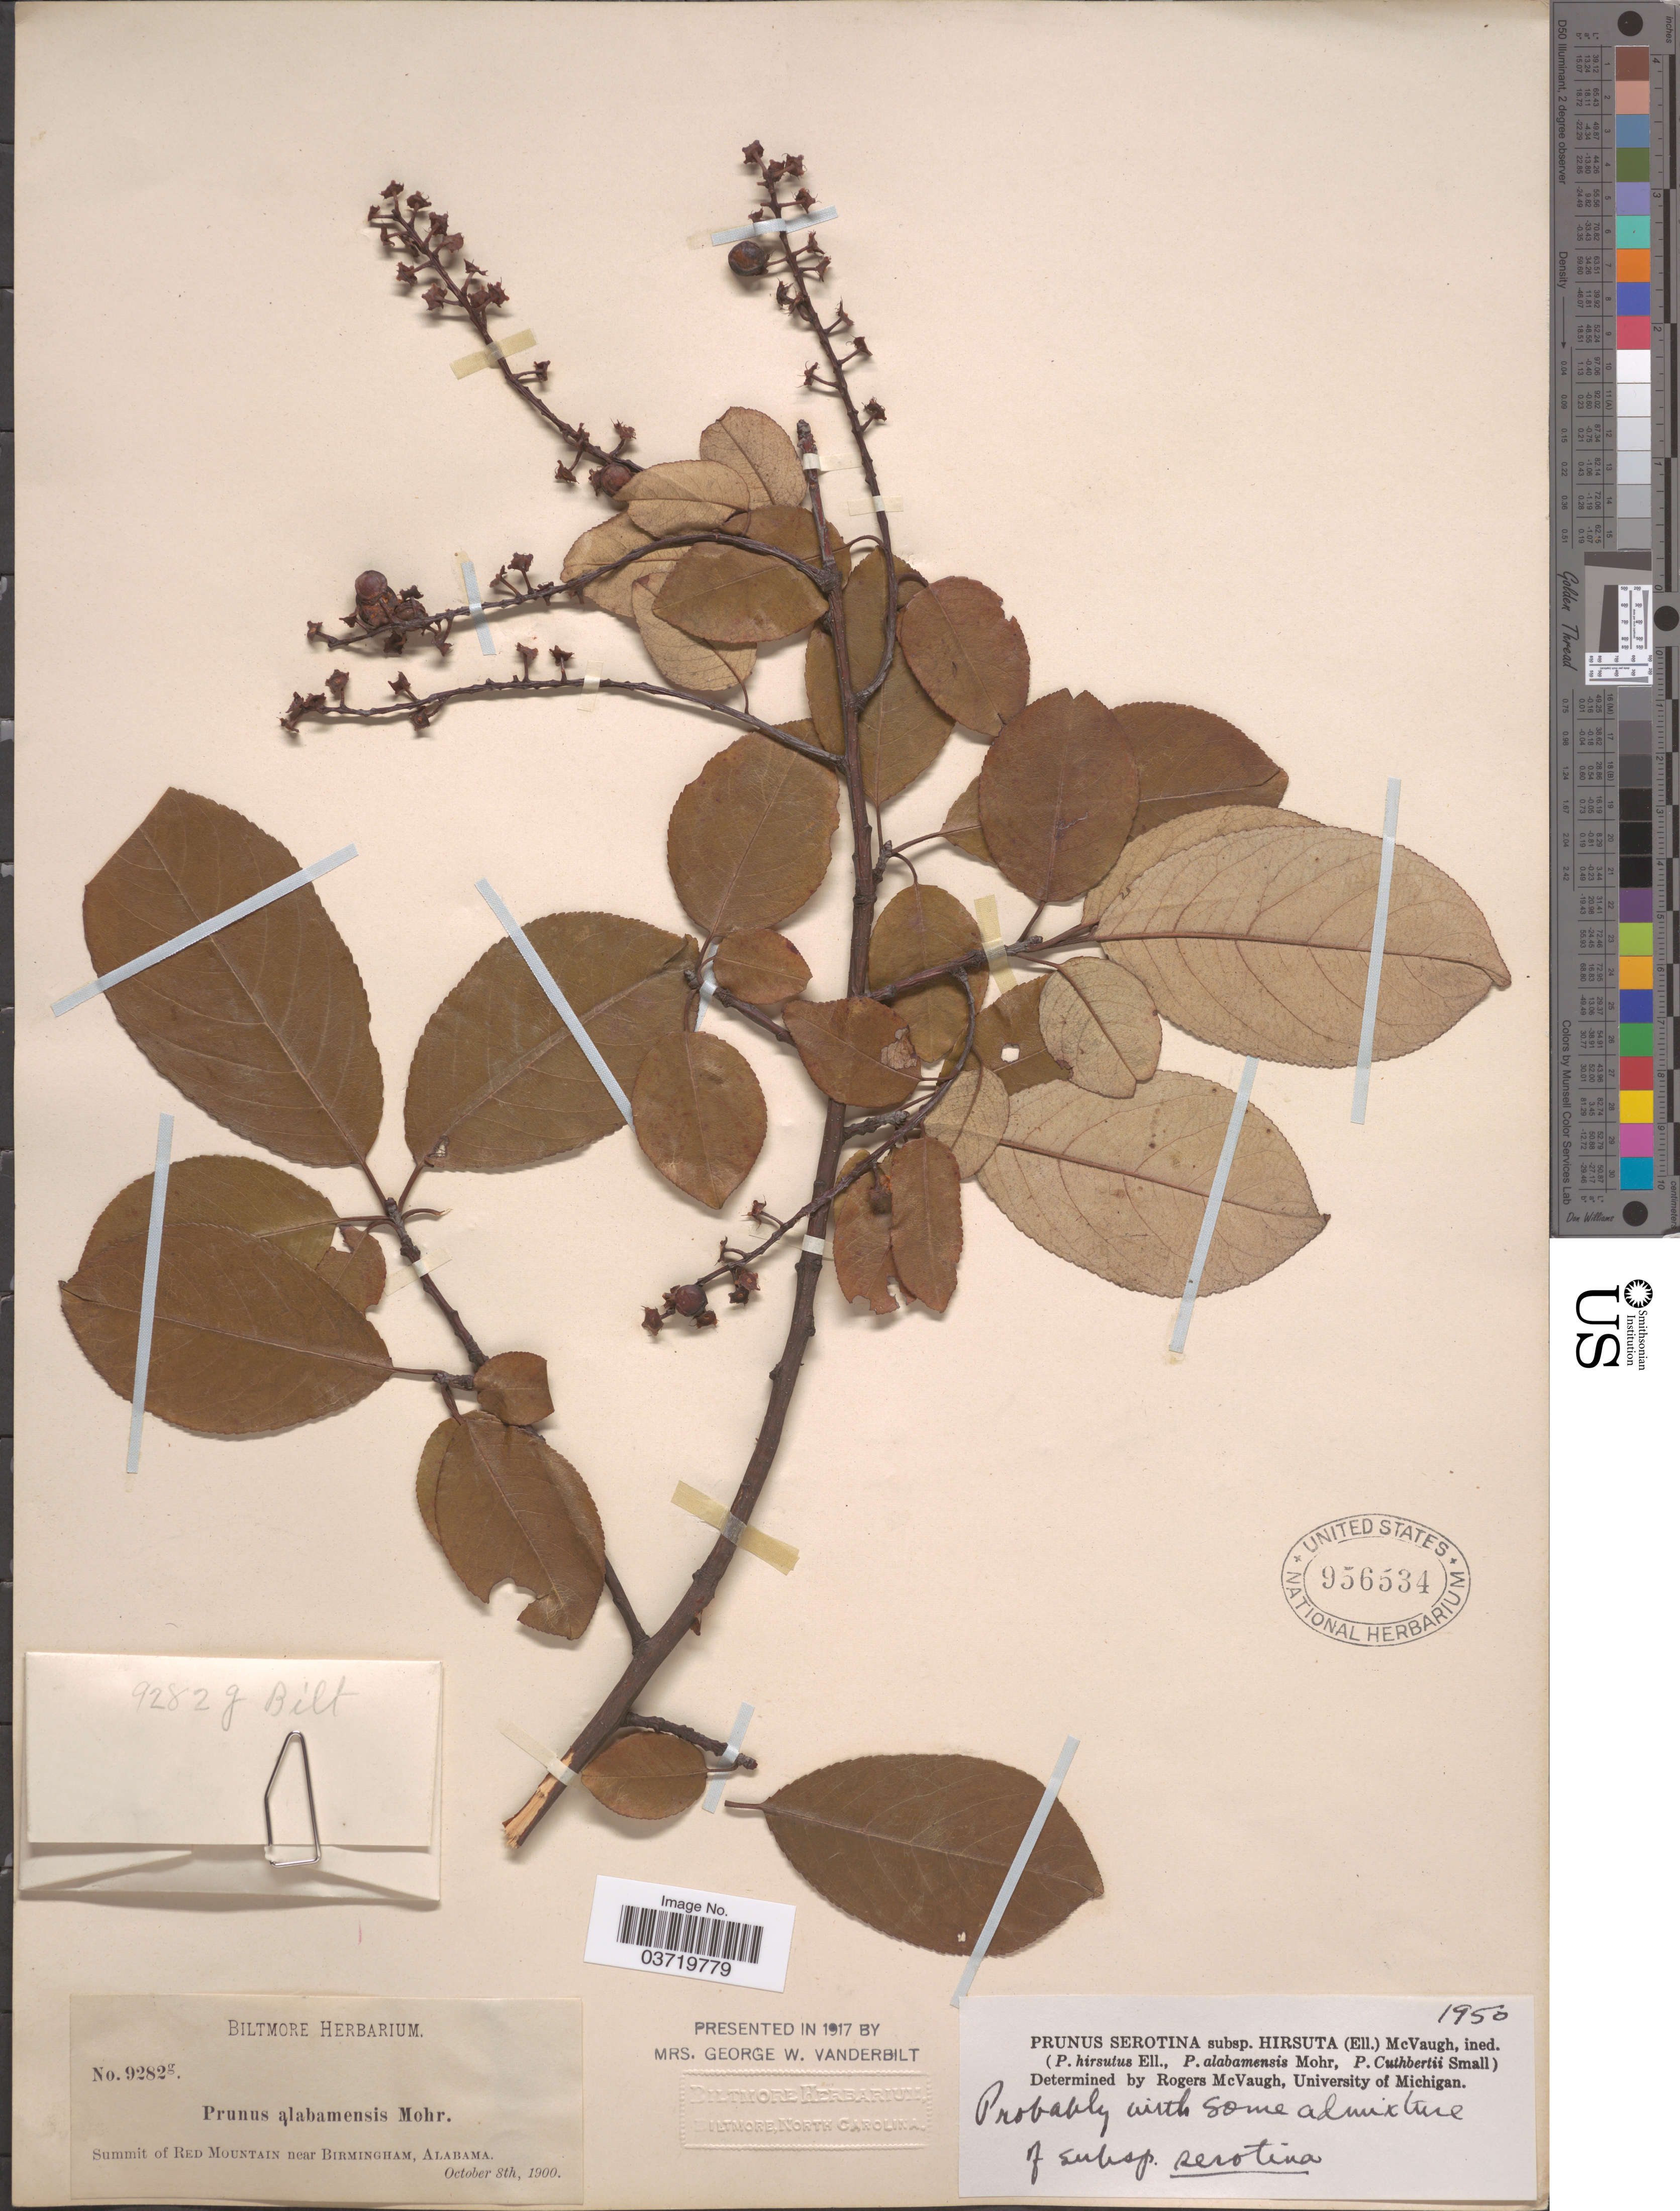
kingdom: Plantae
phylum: Tracheophyta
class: Magnoliopsida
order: Rosales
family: Rosaceae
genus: Prunus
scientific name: Prunus serotina var. serotina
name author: Ehrh.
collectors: ex herb. Biltmore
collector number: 9282g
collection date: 1900-10-08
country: United States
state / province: Alabama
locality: Summit of Red Mountain near Birmingham.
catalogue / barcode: US 956534